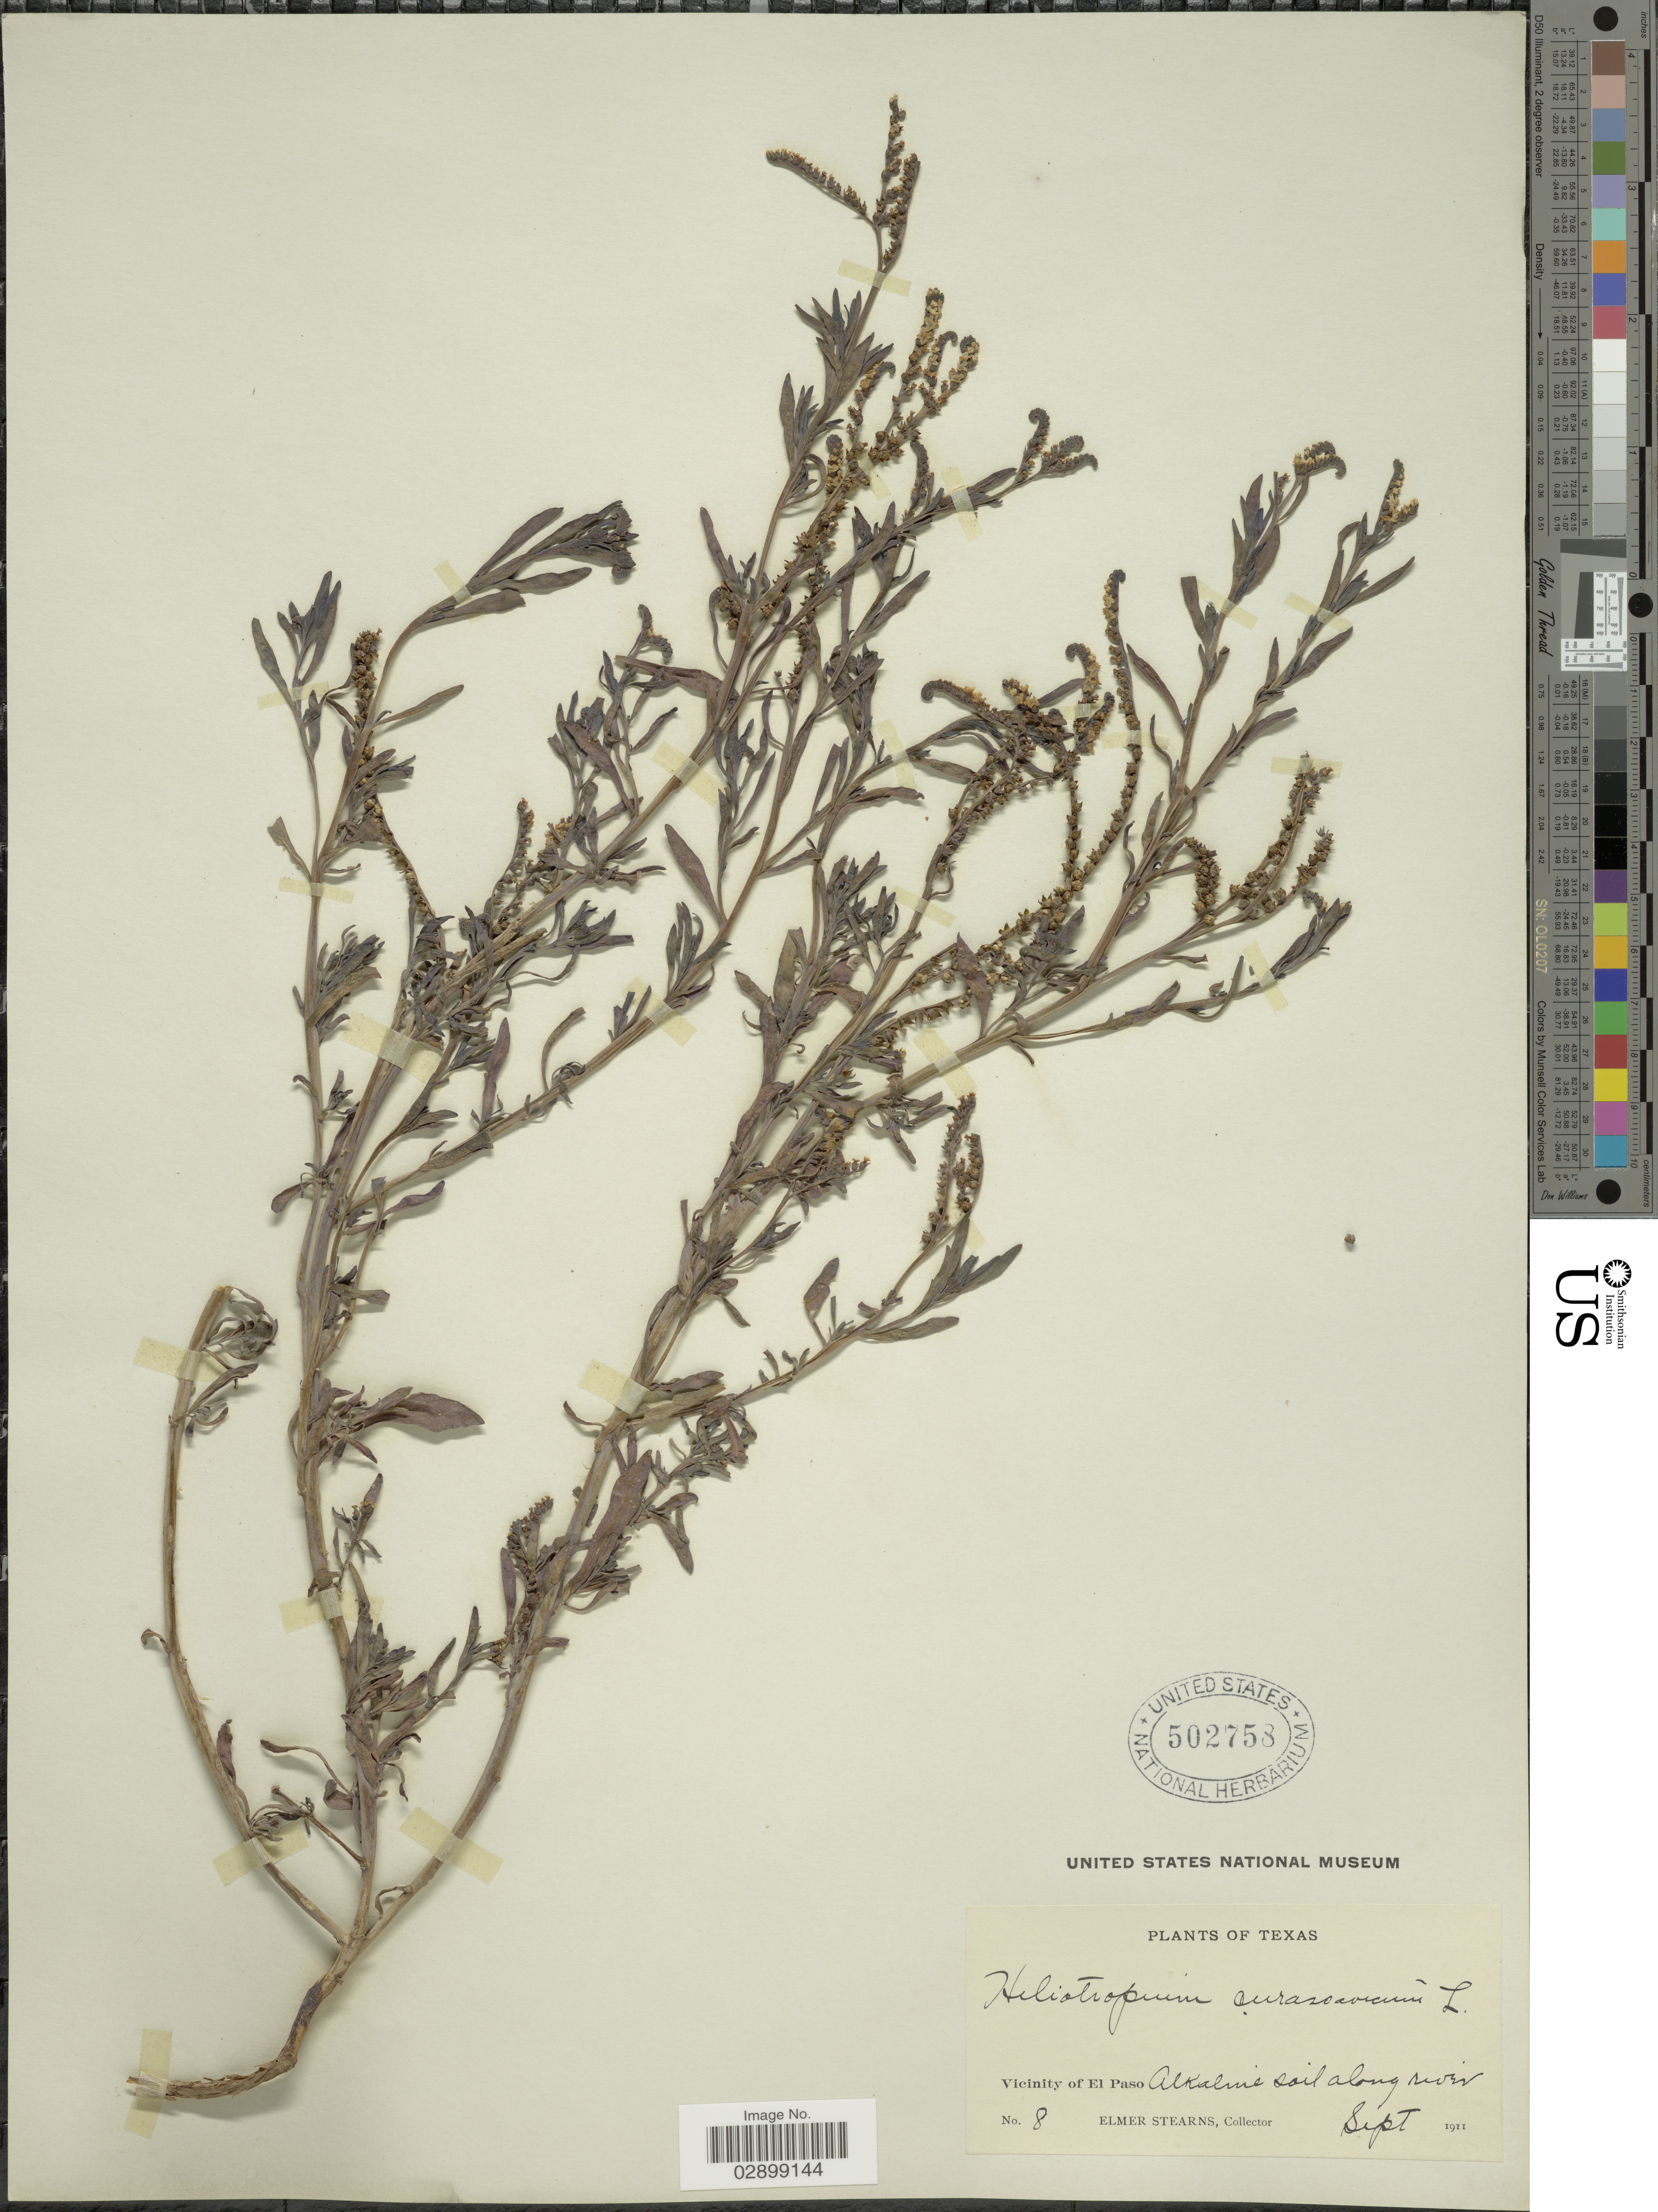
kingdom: Plantae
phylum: Tracheophyta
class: Magnoliopsida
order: Boraginales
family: Heliotropiaceae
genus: Heliotropium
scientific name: Heliotropium curassavicum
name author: L.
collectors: E. Stearns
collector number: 8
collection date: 1911-09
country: United States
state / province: Texas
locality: Vicinity of El Paso. Alkaline soil along river.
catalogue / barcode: US 502758